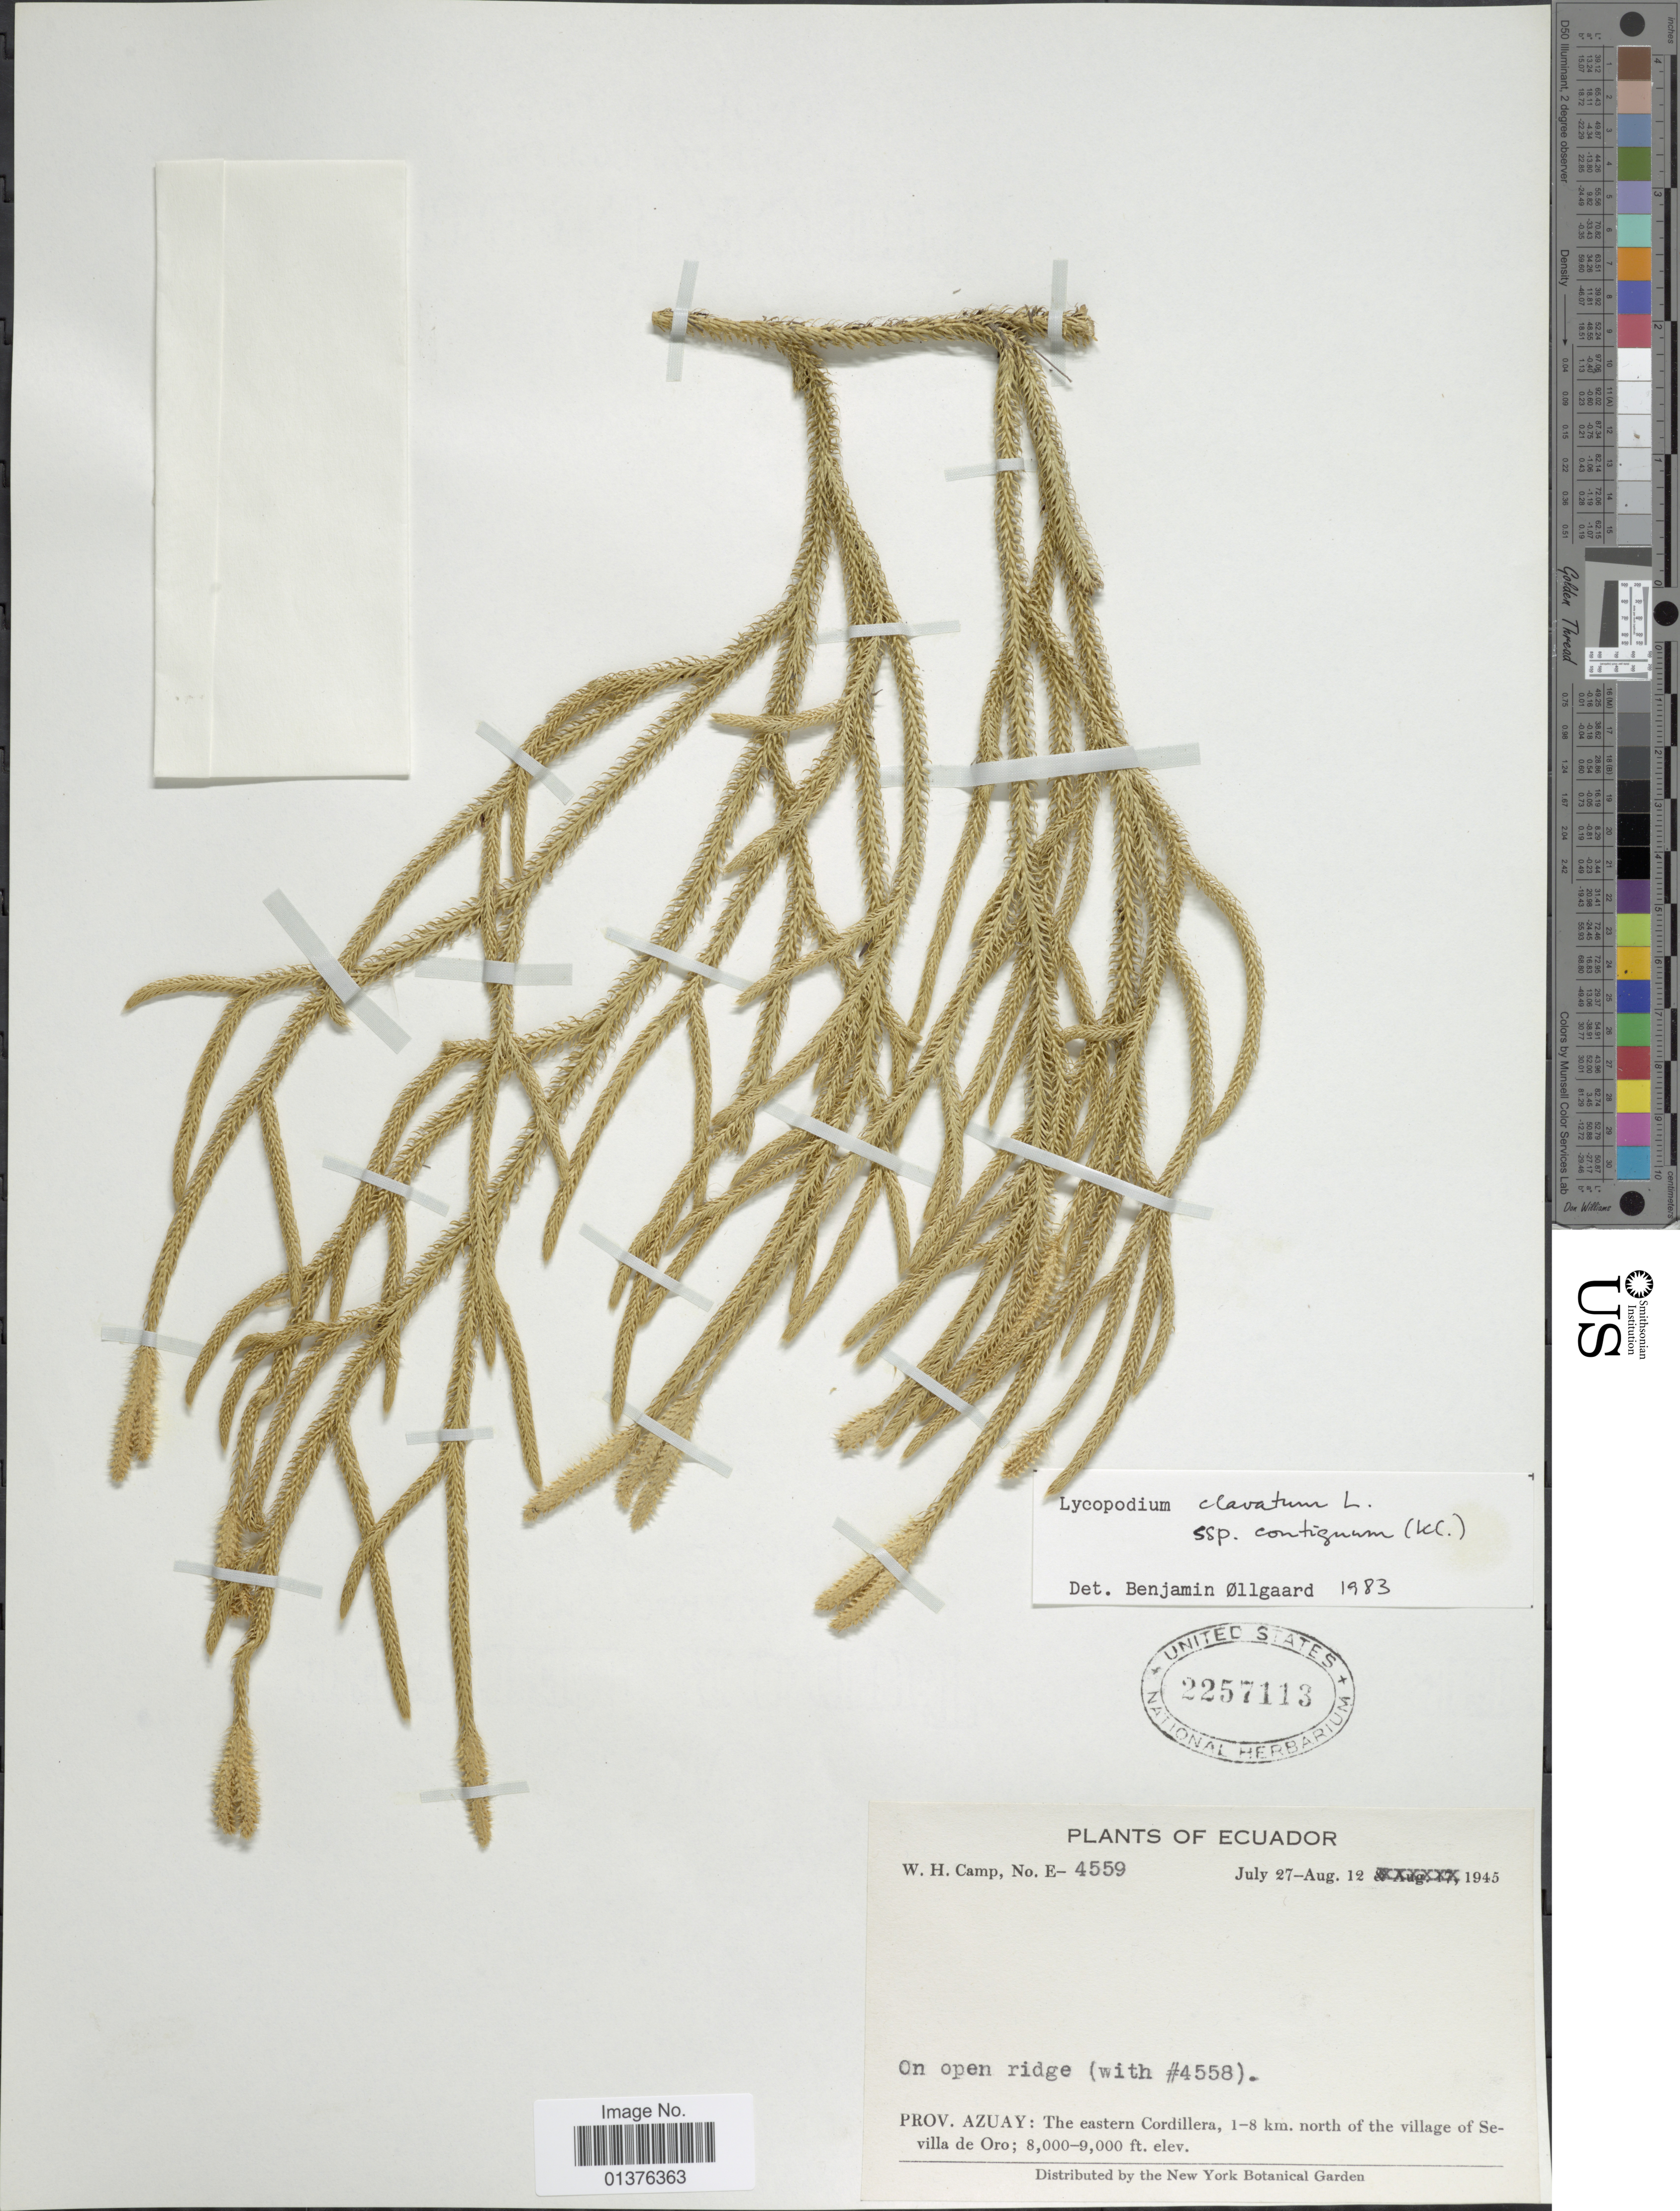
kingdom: Plantae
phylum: Tracheophyta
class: Lycopodiopsida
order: Lycopodiales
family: Lycopodiaceae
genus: Lycopodium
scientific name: Lycopodium clavatum subsp. contiguum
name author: (Klotzsch) B. Øllg.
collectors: W. H. Camp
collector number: E-4600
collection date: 1945-07-27/1945-08-12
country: Ecuador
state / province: Azuay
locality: The eastern Cordillera, 1-8km north of the village of Sevilla de Oro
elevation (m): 2438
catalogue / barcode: US 2257113